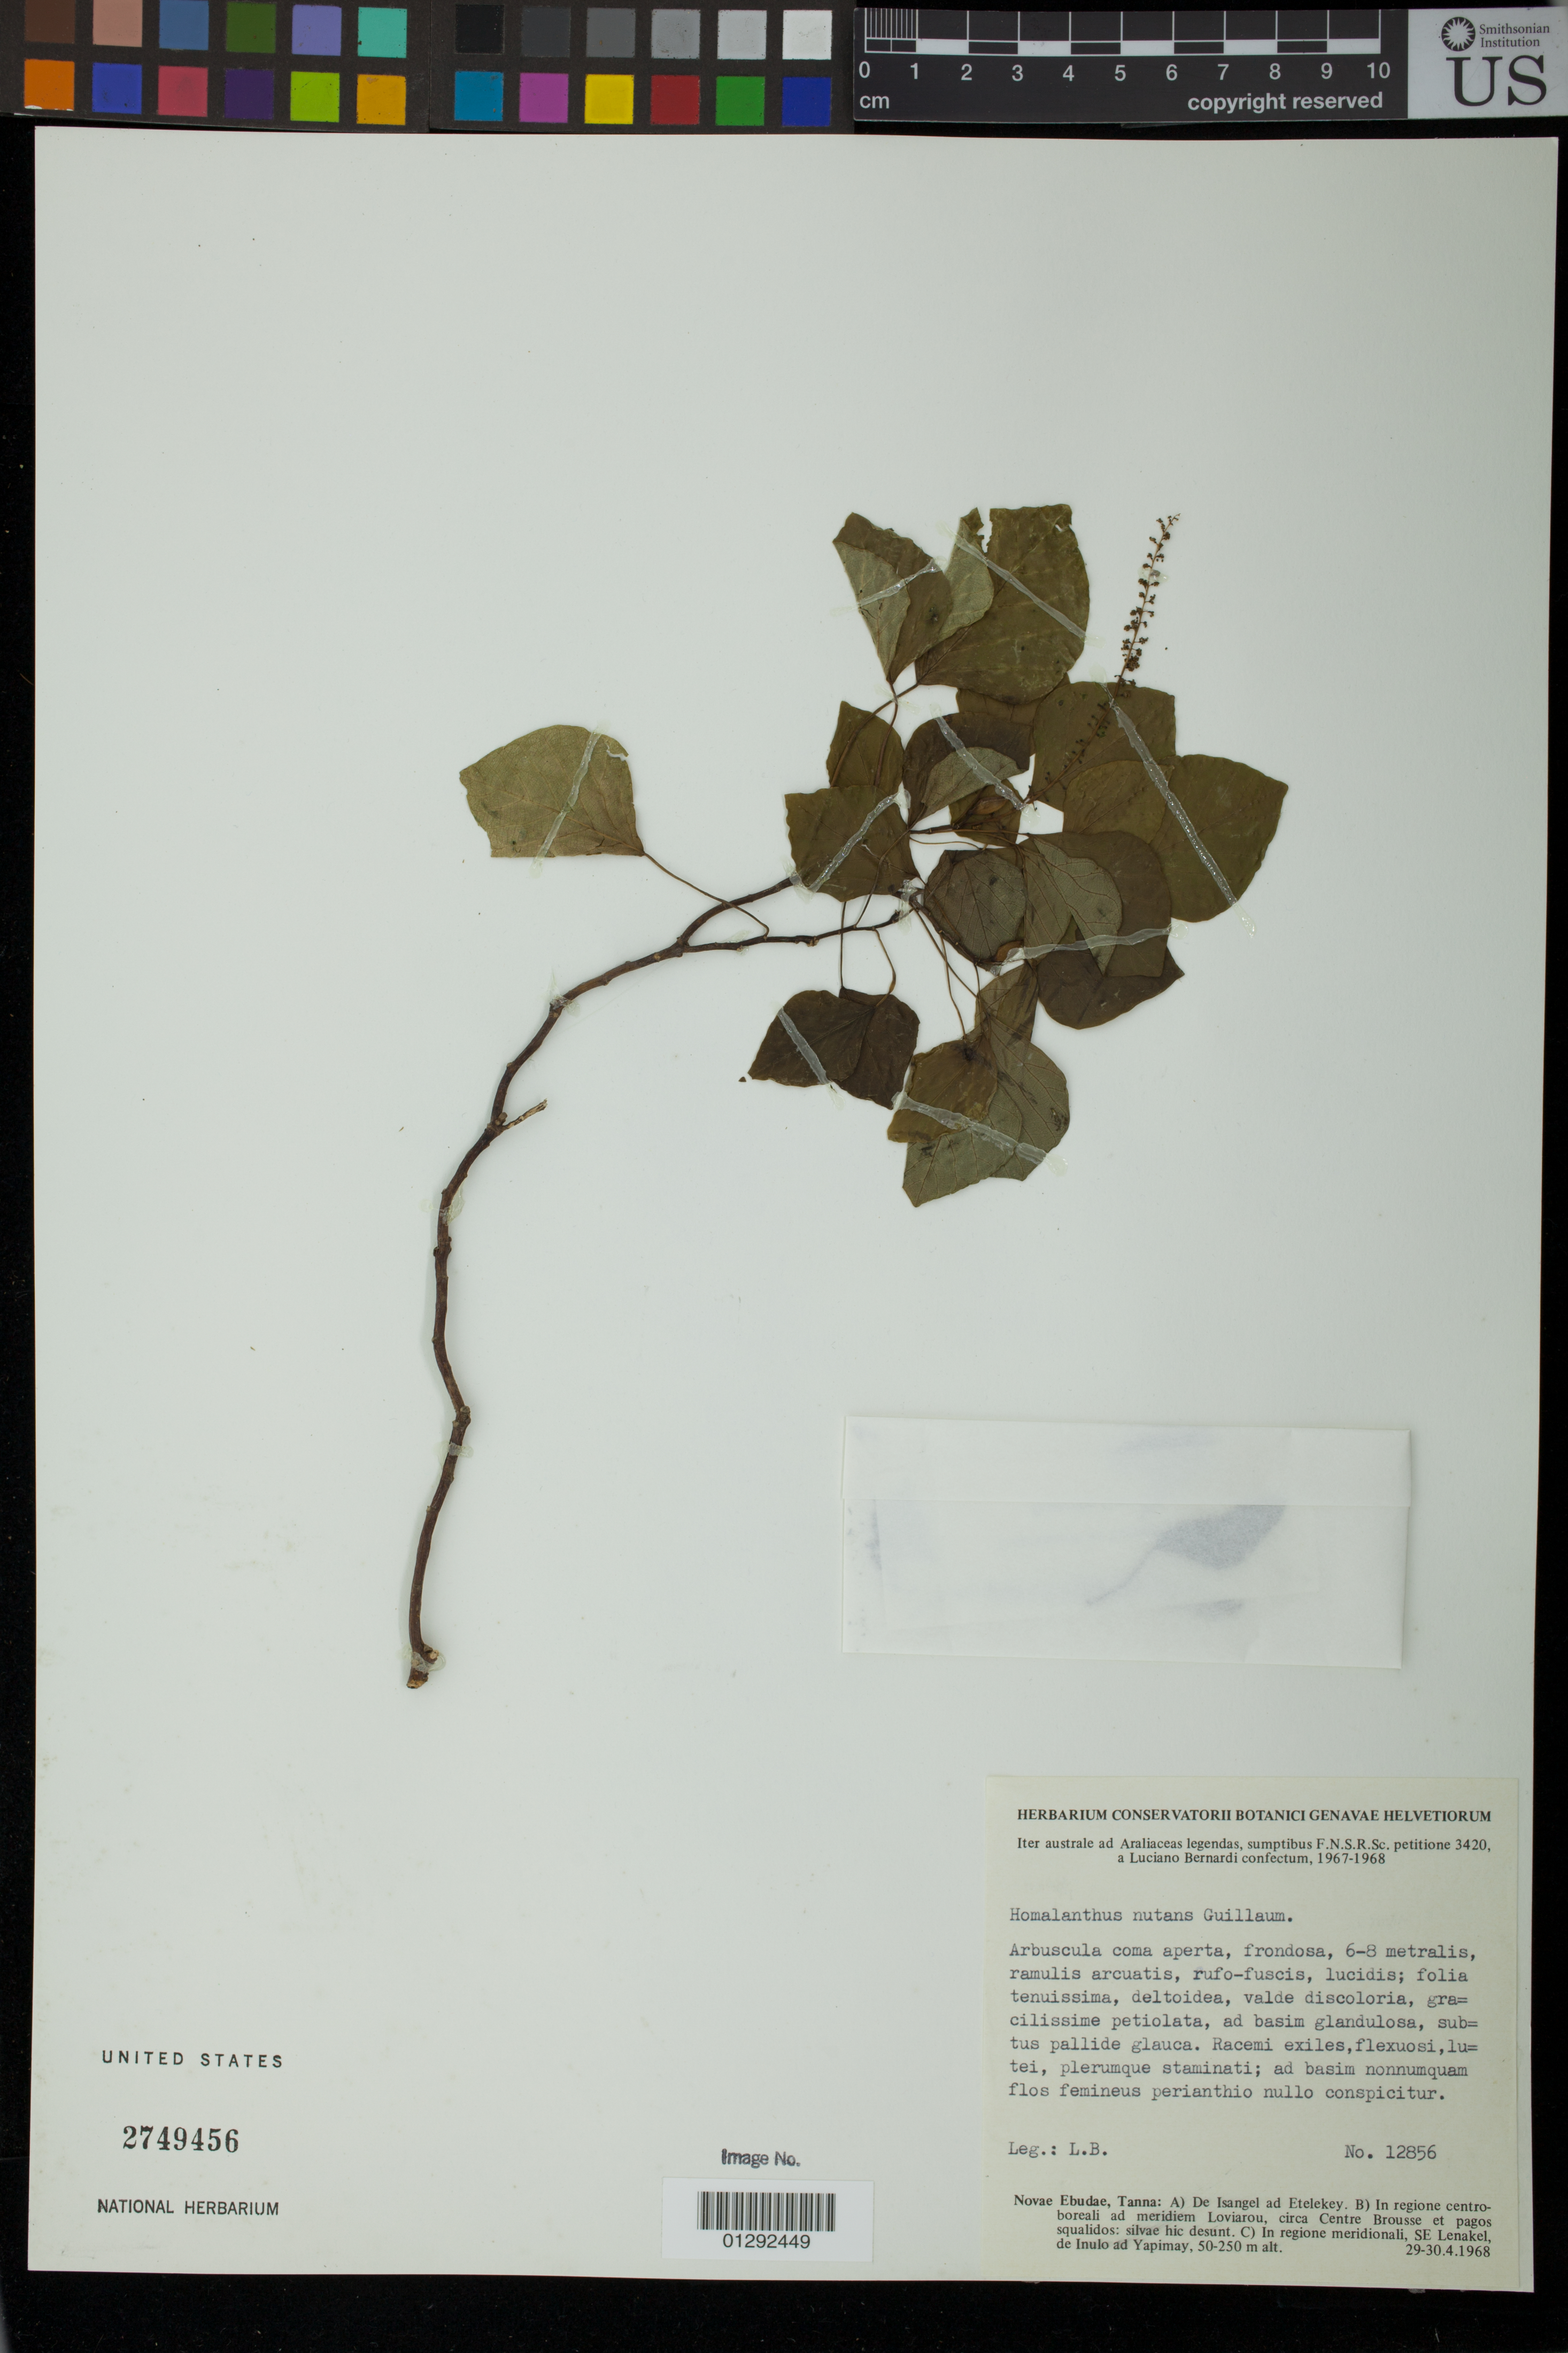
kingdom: Plantae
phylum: Tracheophyta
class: Magnoliopsida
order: Malpighiales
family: Euphorbiaceae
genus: Homalanthus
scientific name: Homalanthus nutans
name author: (G. Forst.) Guill.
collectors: L. Bernardi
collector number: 12856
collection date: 1968-04-29/1968-04-30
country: Vanuatu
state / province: Tafea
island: Tanna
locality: Novae Ebudae, Tanna: De Isnagel ad Etelekey. In regione centroboreali ad meridiem Loviarou, circa Centre Brousse et pagos squalidos: silvae hic desunt. In regione meridionali, SE Lenakel,de Inulo ad Yapimay.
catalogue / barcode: US 2749456